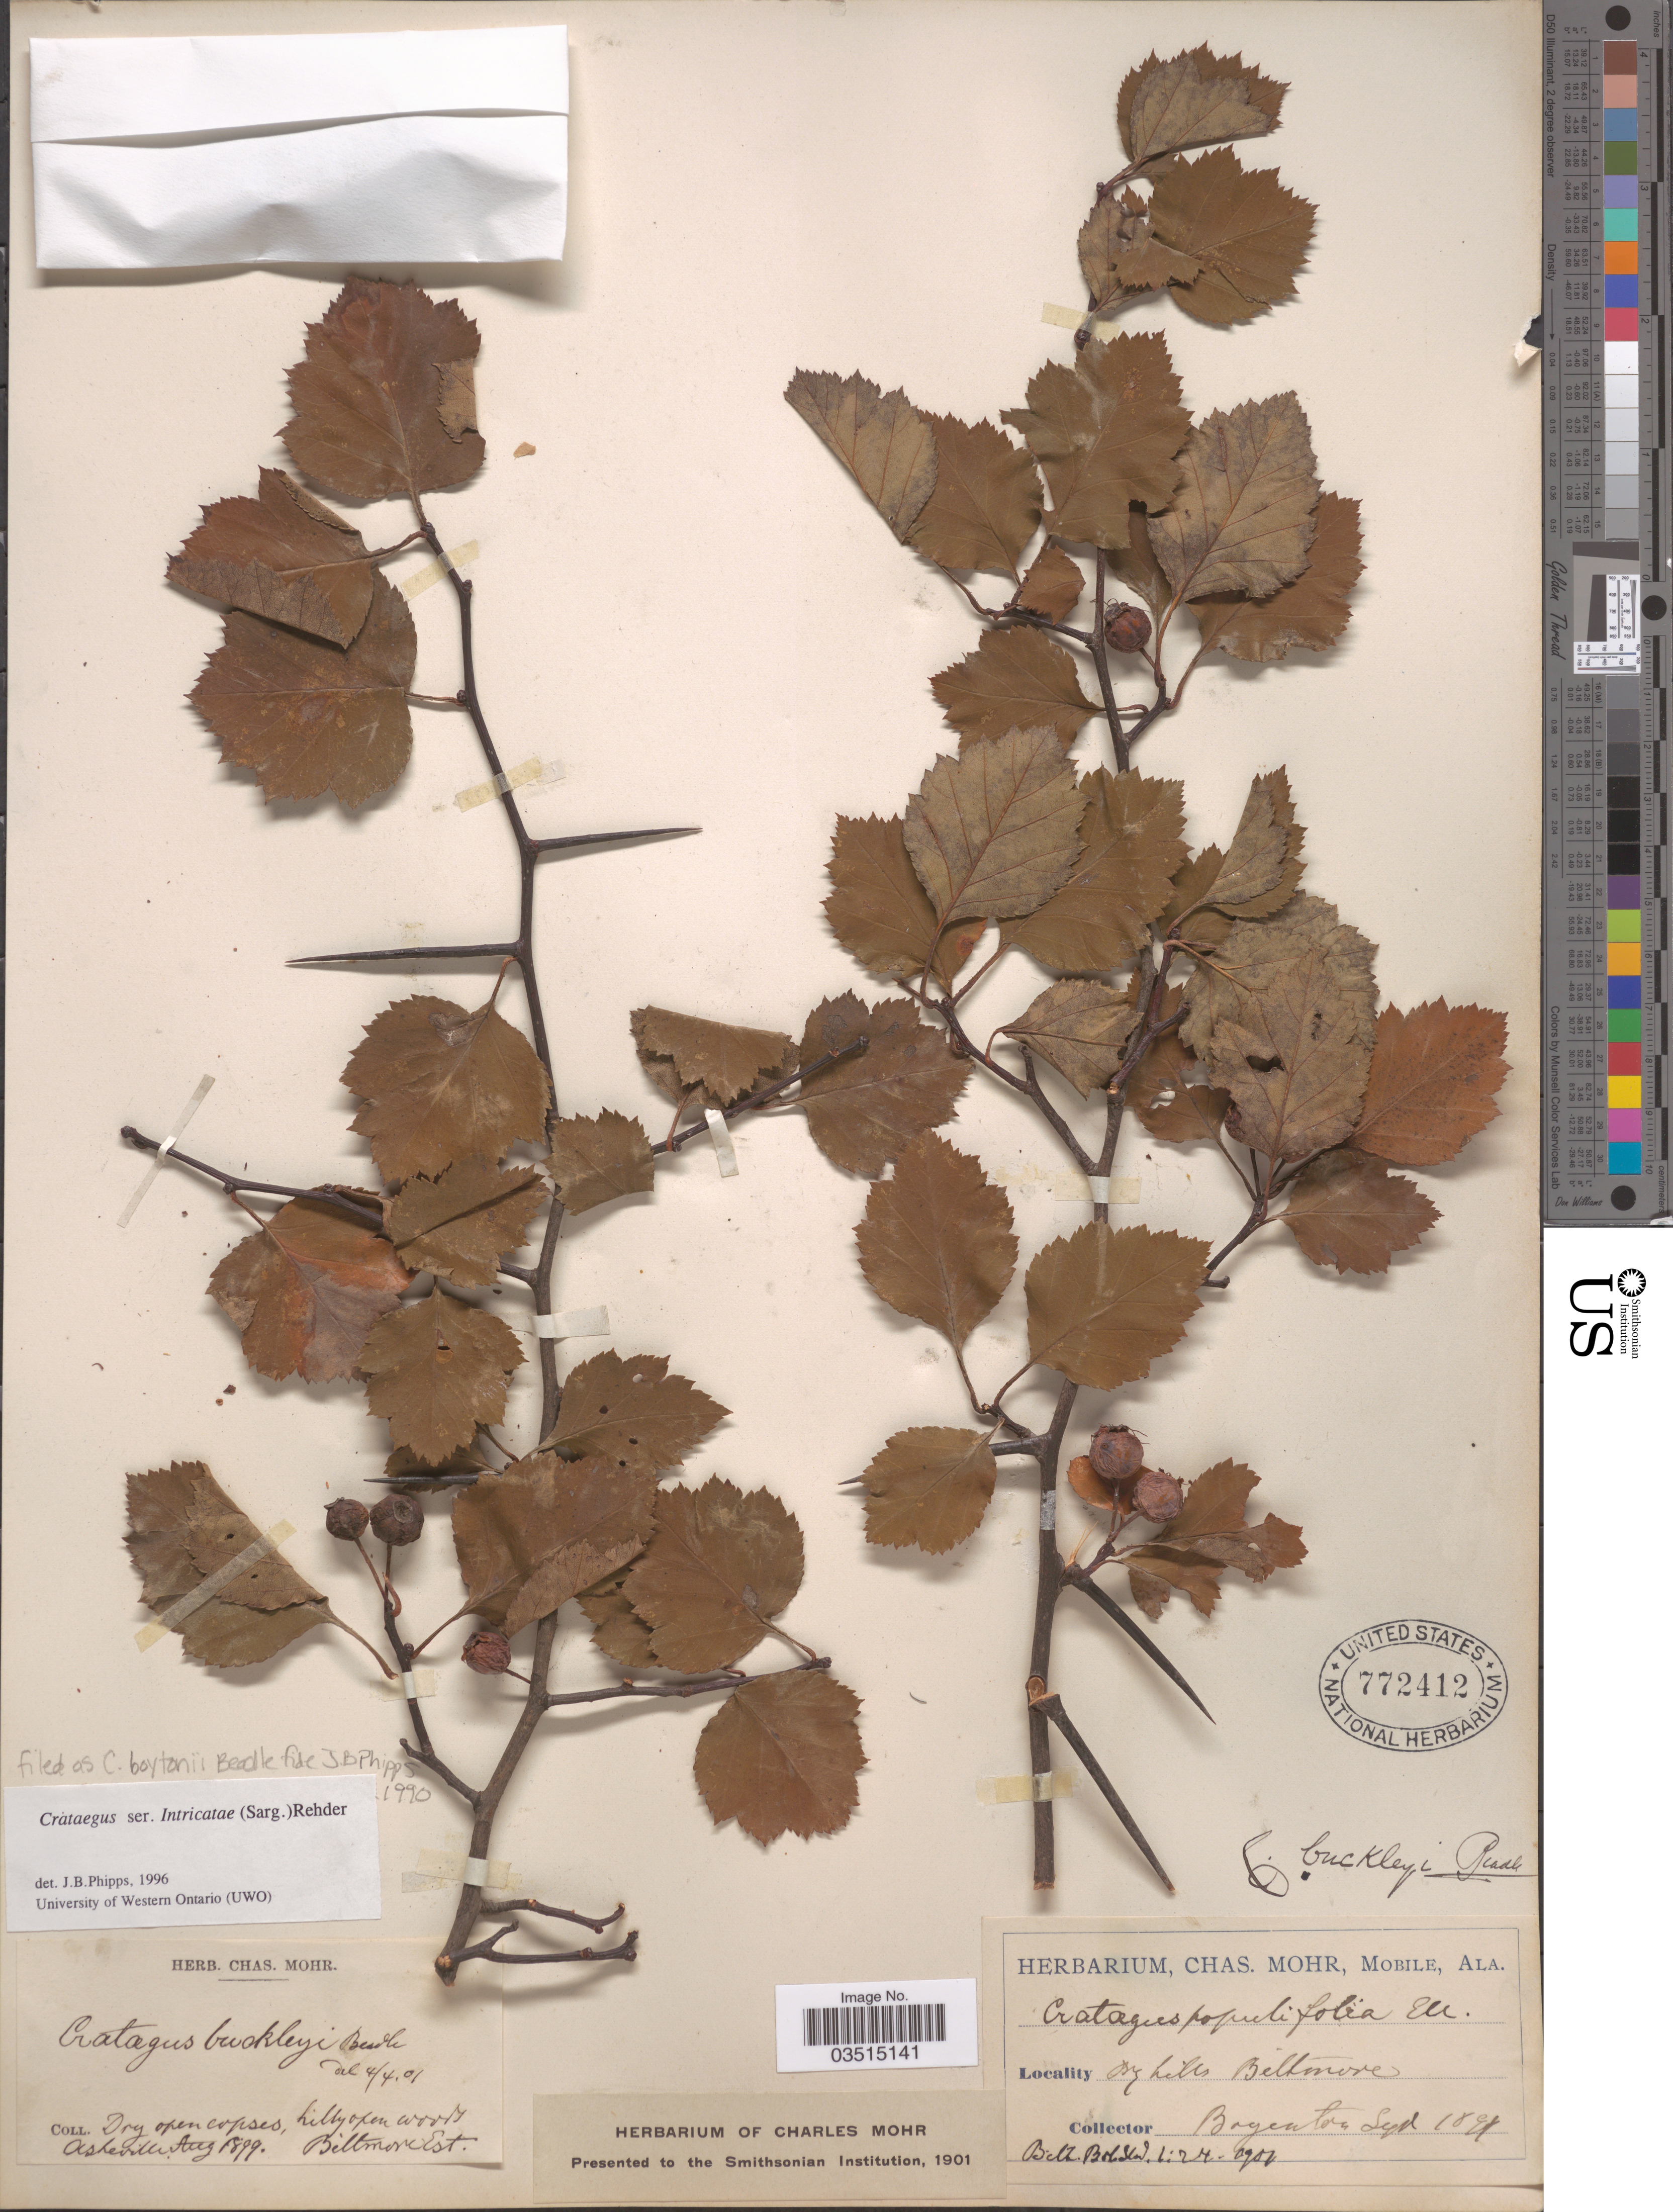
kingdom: Plantae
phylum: Tracheophyta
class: Magnoliopsida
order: Rosales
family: Rosaceae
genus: Crataegus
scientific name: Crataegus intricata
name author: Lange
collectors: ex herb. Charles Mohr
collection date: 1897-09/1899-08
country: United States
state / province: Alabama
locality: Biltmore.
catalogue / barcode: US 772412